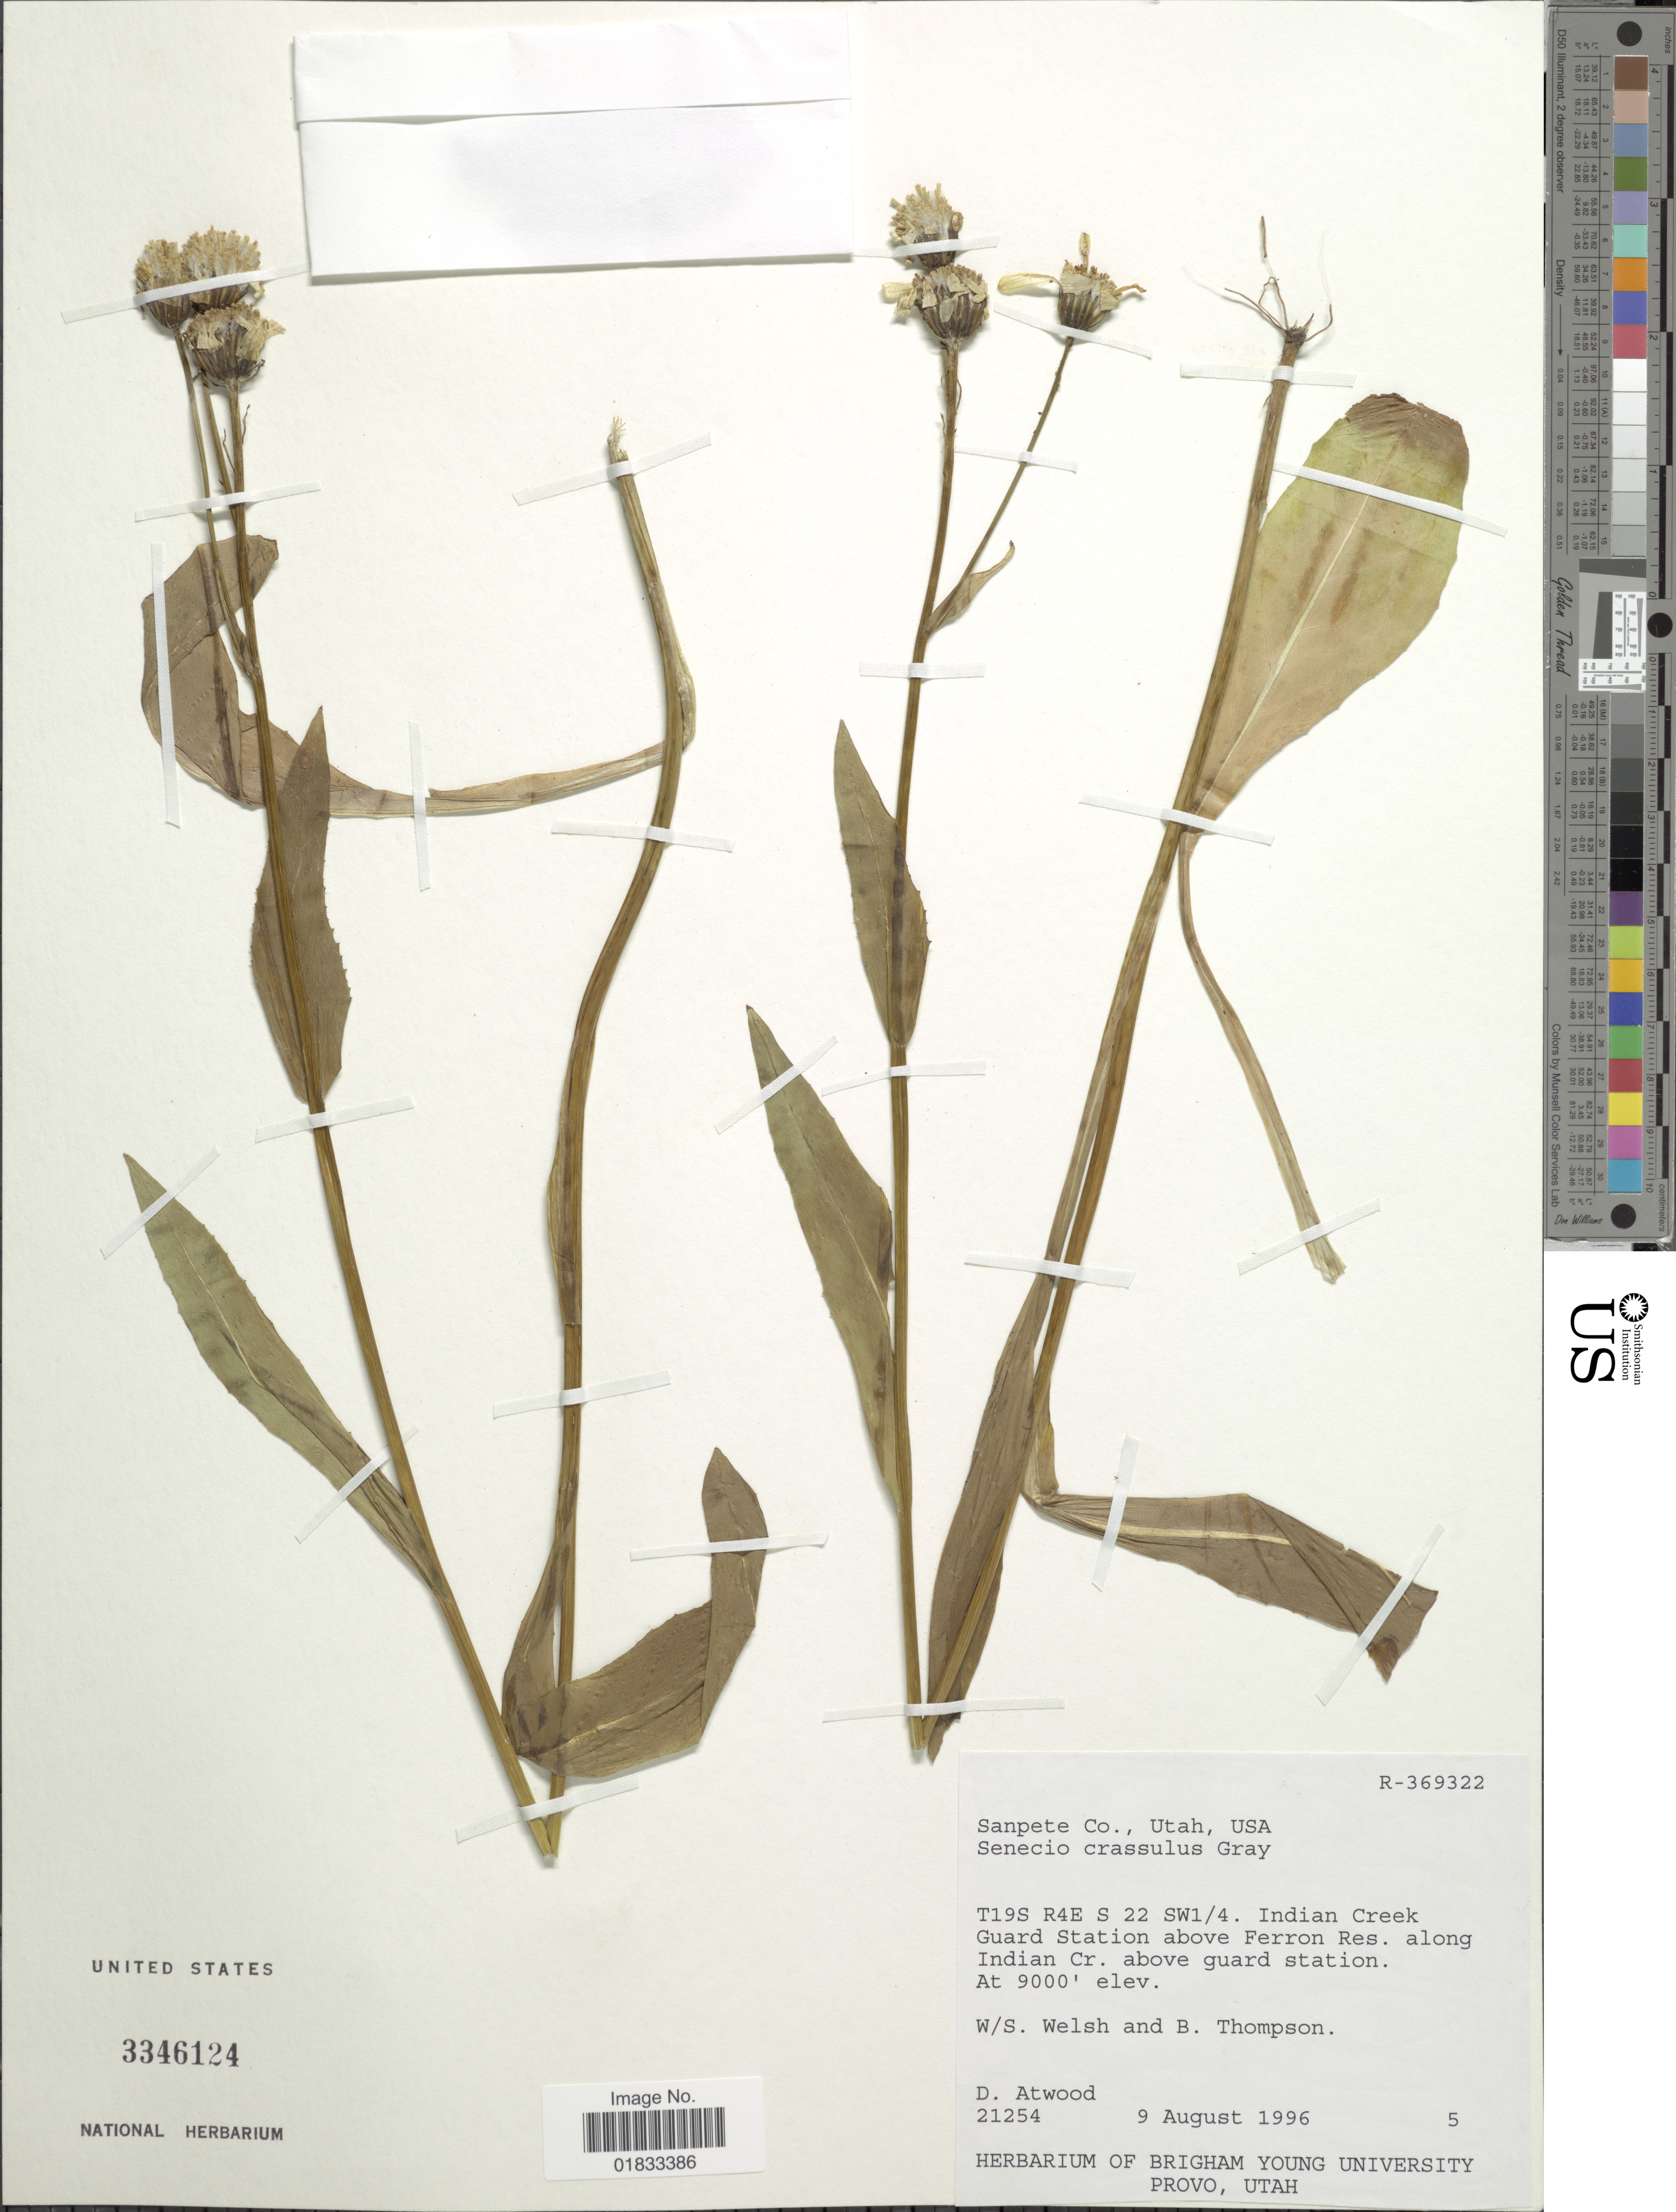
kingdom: Plantae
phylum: Tracheophyta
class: Magnoliopsida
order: Asterales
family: Asteraceae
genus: Senecio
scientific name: Senecio crassulus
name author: A. Gray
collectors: D. Atwood, S. Welsh & B. Thompson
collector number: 21254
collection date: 1996-08-09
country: United States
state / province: Utah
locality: Sanpete Co., T19S R4E S 22 SW1/4. Indian Creel Guard Station above Ferron Res. along Indian Cr. above guard station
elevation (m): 2743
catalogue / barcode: US 3346124